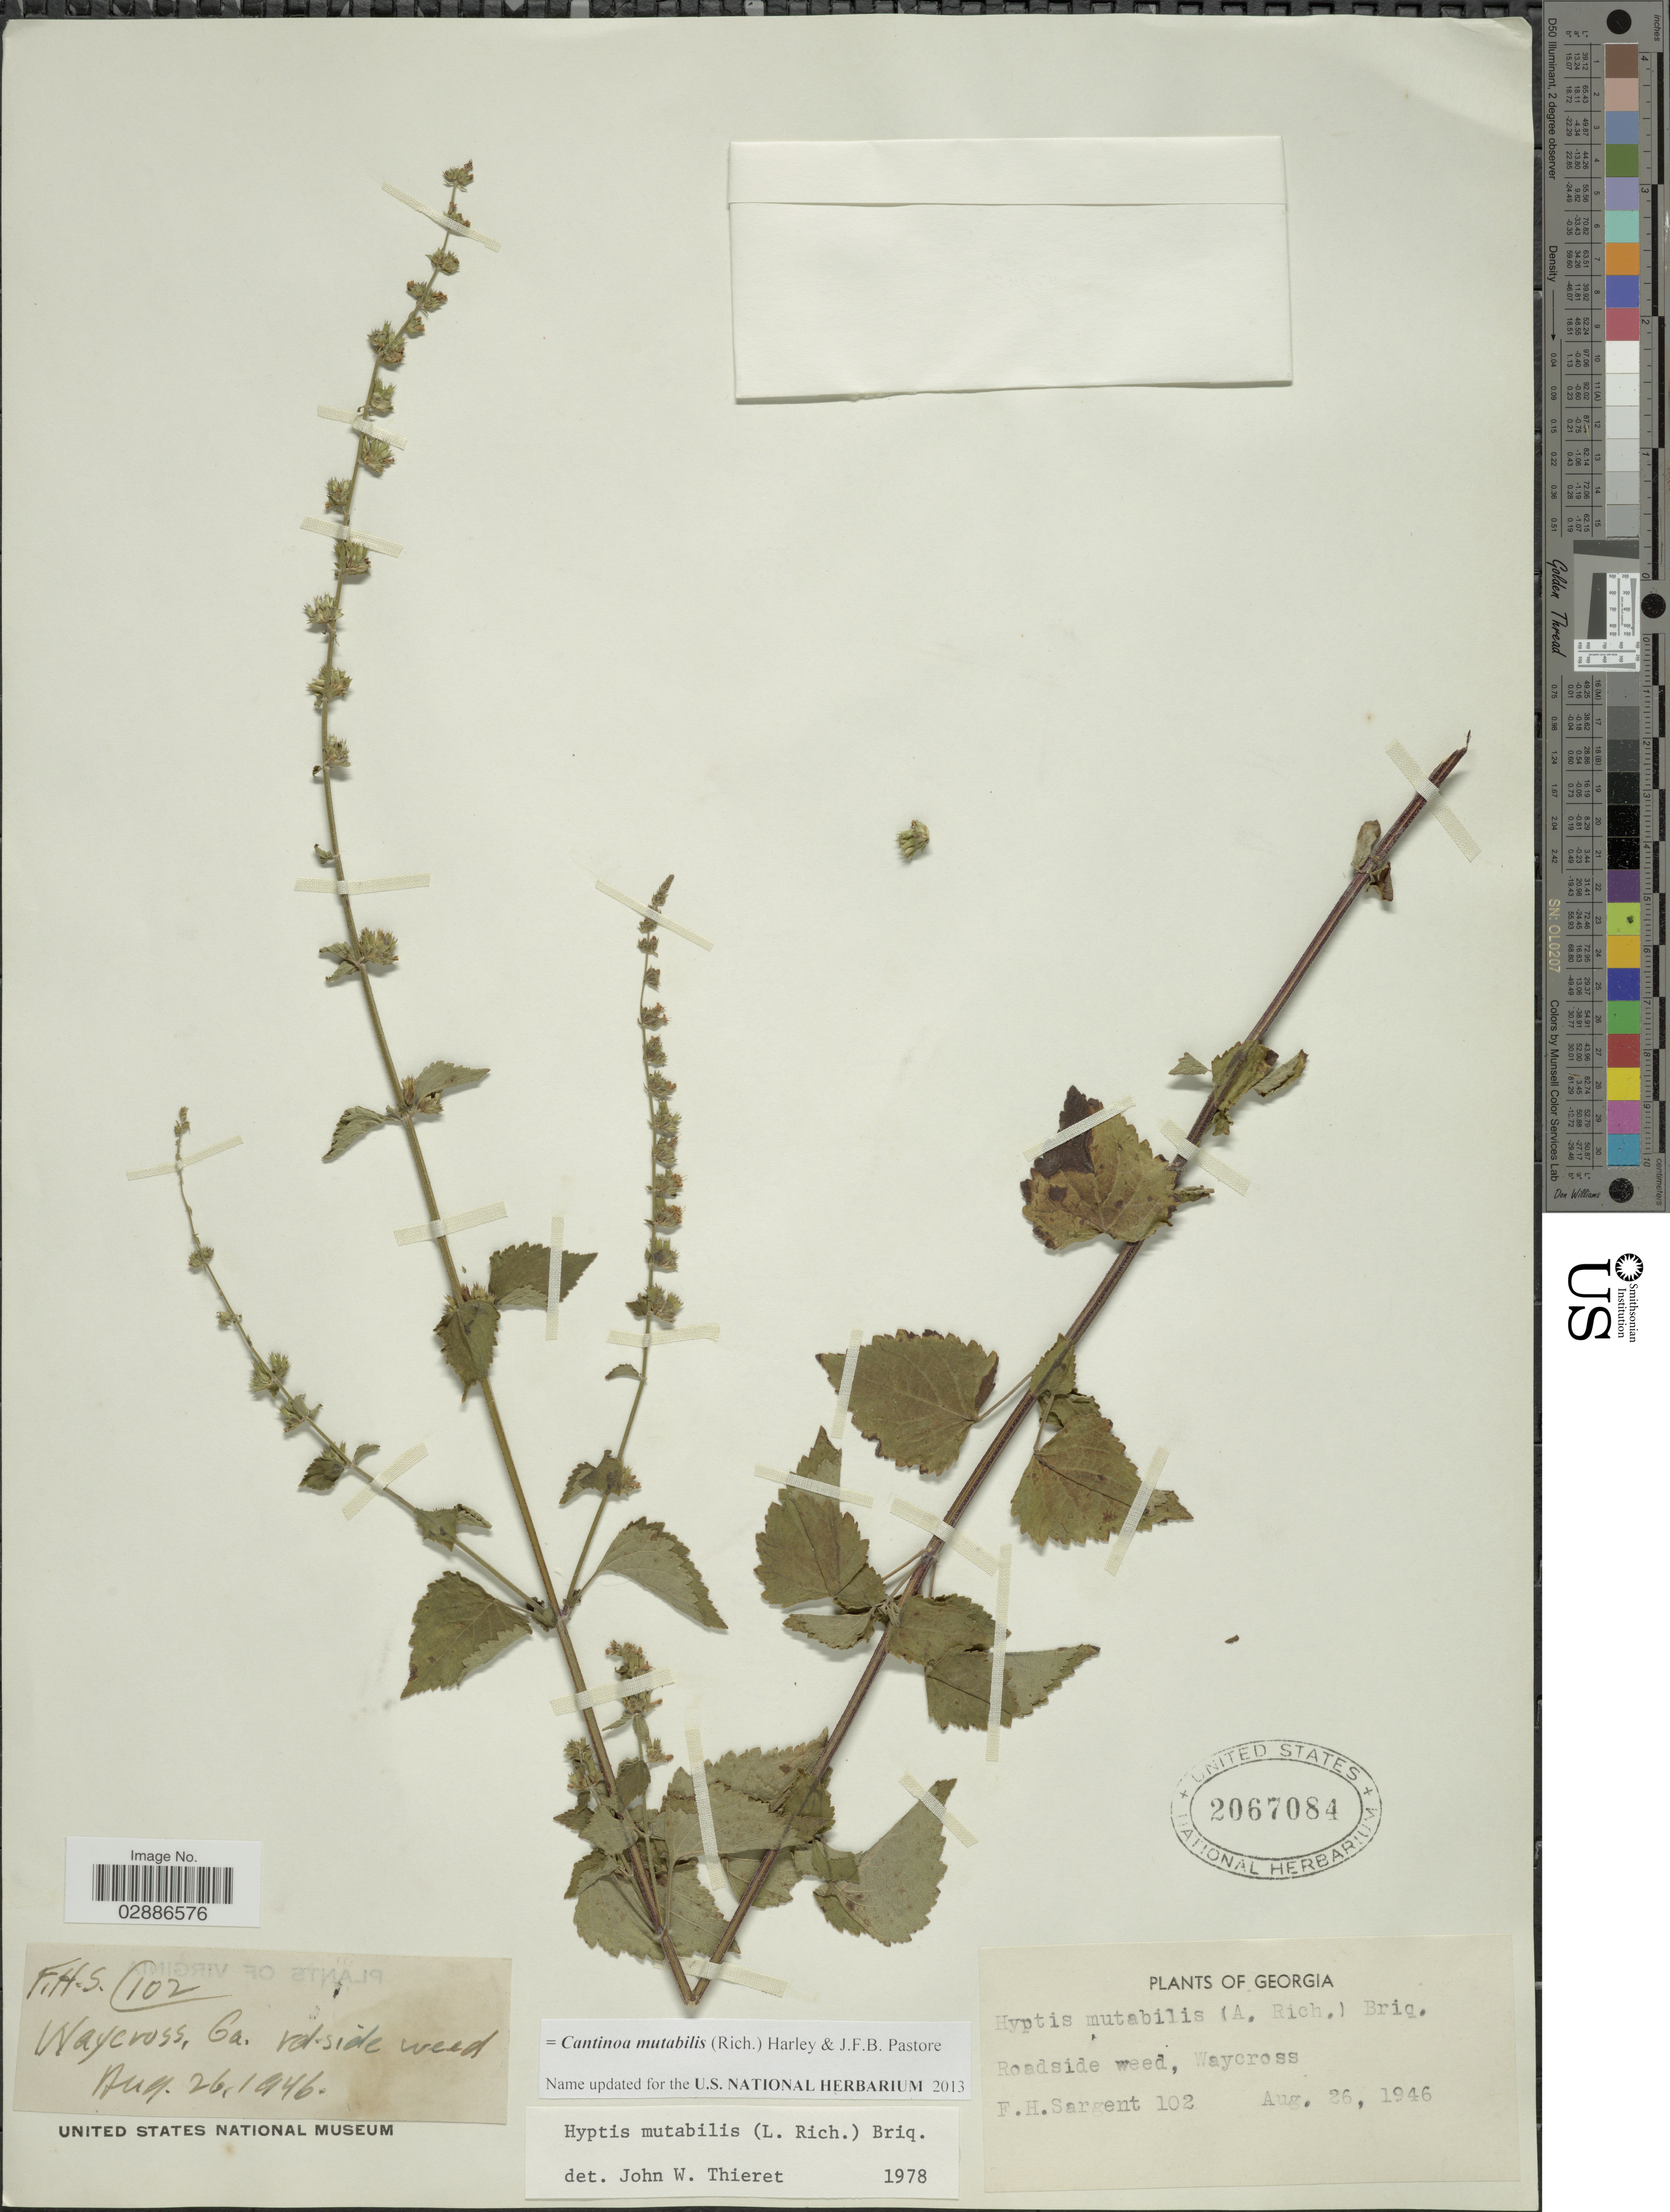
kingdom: Plantae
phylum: Tracheophyta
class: Magnoliopsida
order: Lamiales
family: Lamiaceae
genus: Cantinoa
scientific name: Cantinoa mutabilis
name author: (Epling) Harley & J.F.B. Pastore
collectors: F. H. Sargent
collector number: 102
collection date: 1946-08-26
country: United States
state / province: Georgia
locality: Roadside weed, Waycross.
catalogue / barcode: US 2067084